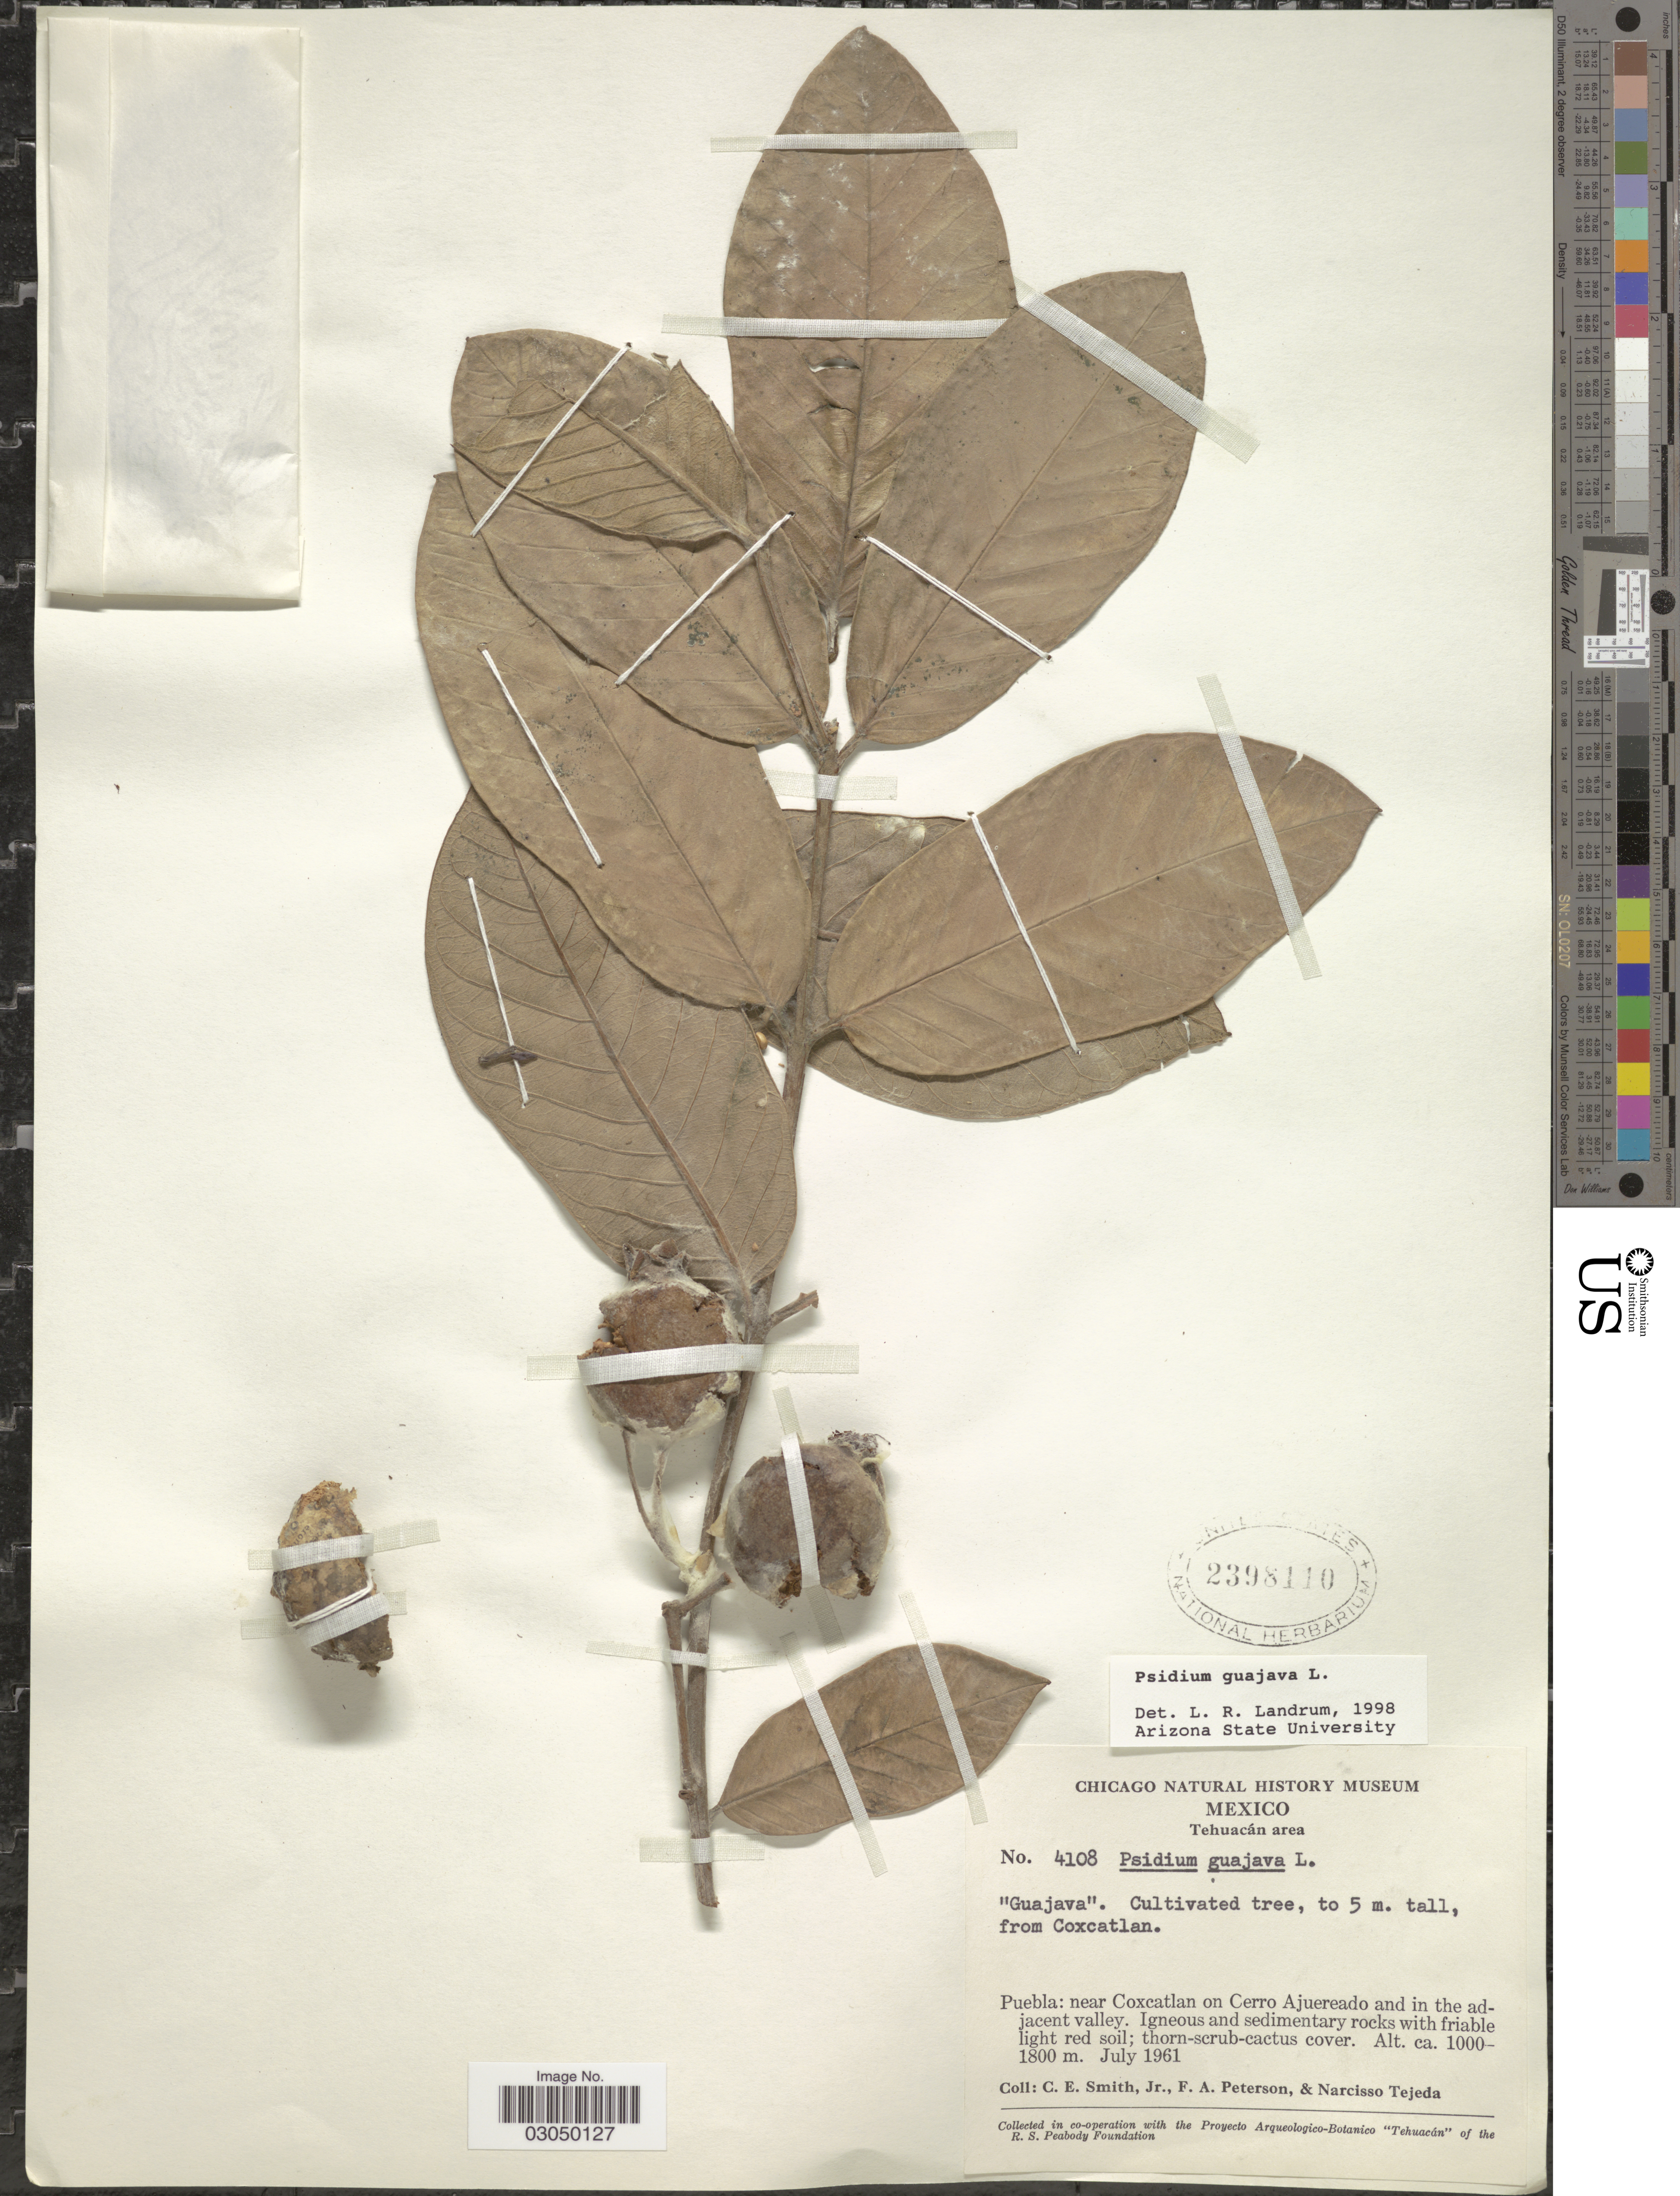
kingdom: Plantae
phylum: Tracheophyta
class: Magnoliopsida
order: Myrtales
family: Myrtaceae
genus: Psidium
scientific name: Psidium guajava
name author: L.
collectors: C. E. Smith Jr., F. A. Peterson & N. Tejeda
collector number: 4108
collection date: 1961-07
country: Mexico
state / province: Puebla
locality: Tehuacán area. Near Coxcatlan on Cerro Ajuereado and in the adjacent valley.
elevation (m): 1000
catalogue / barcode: US 2398110